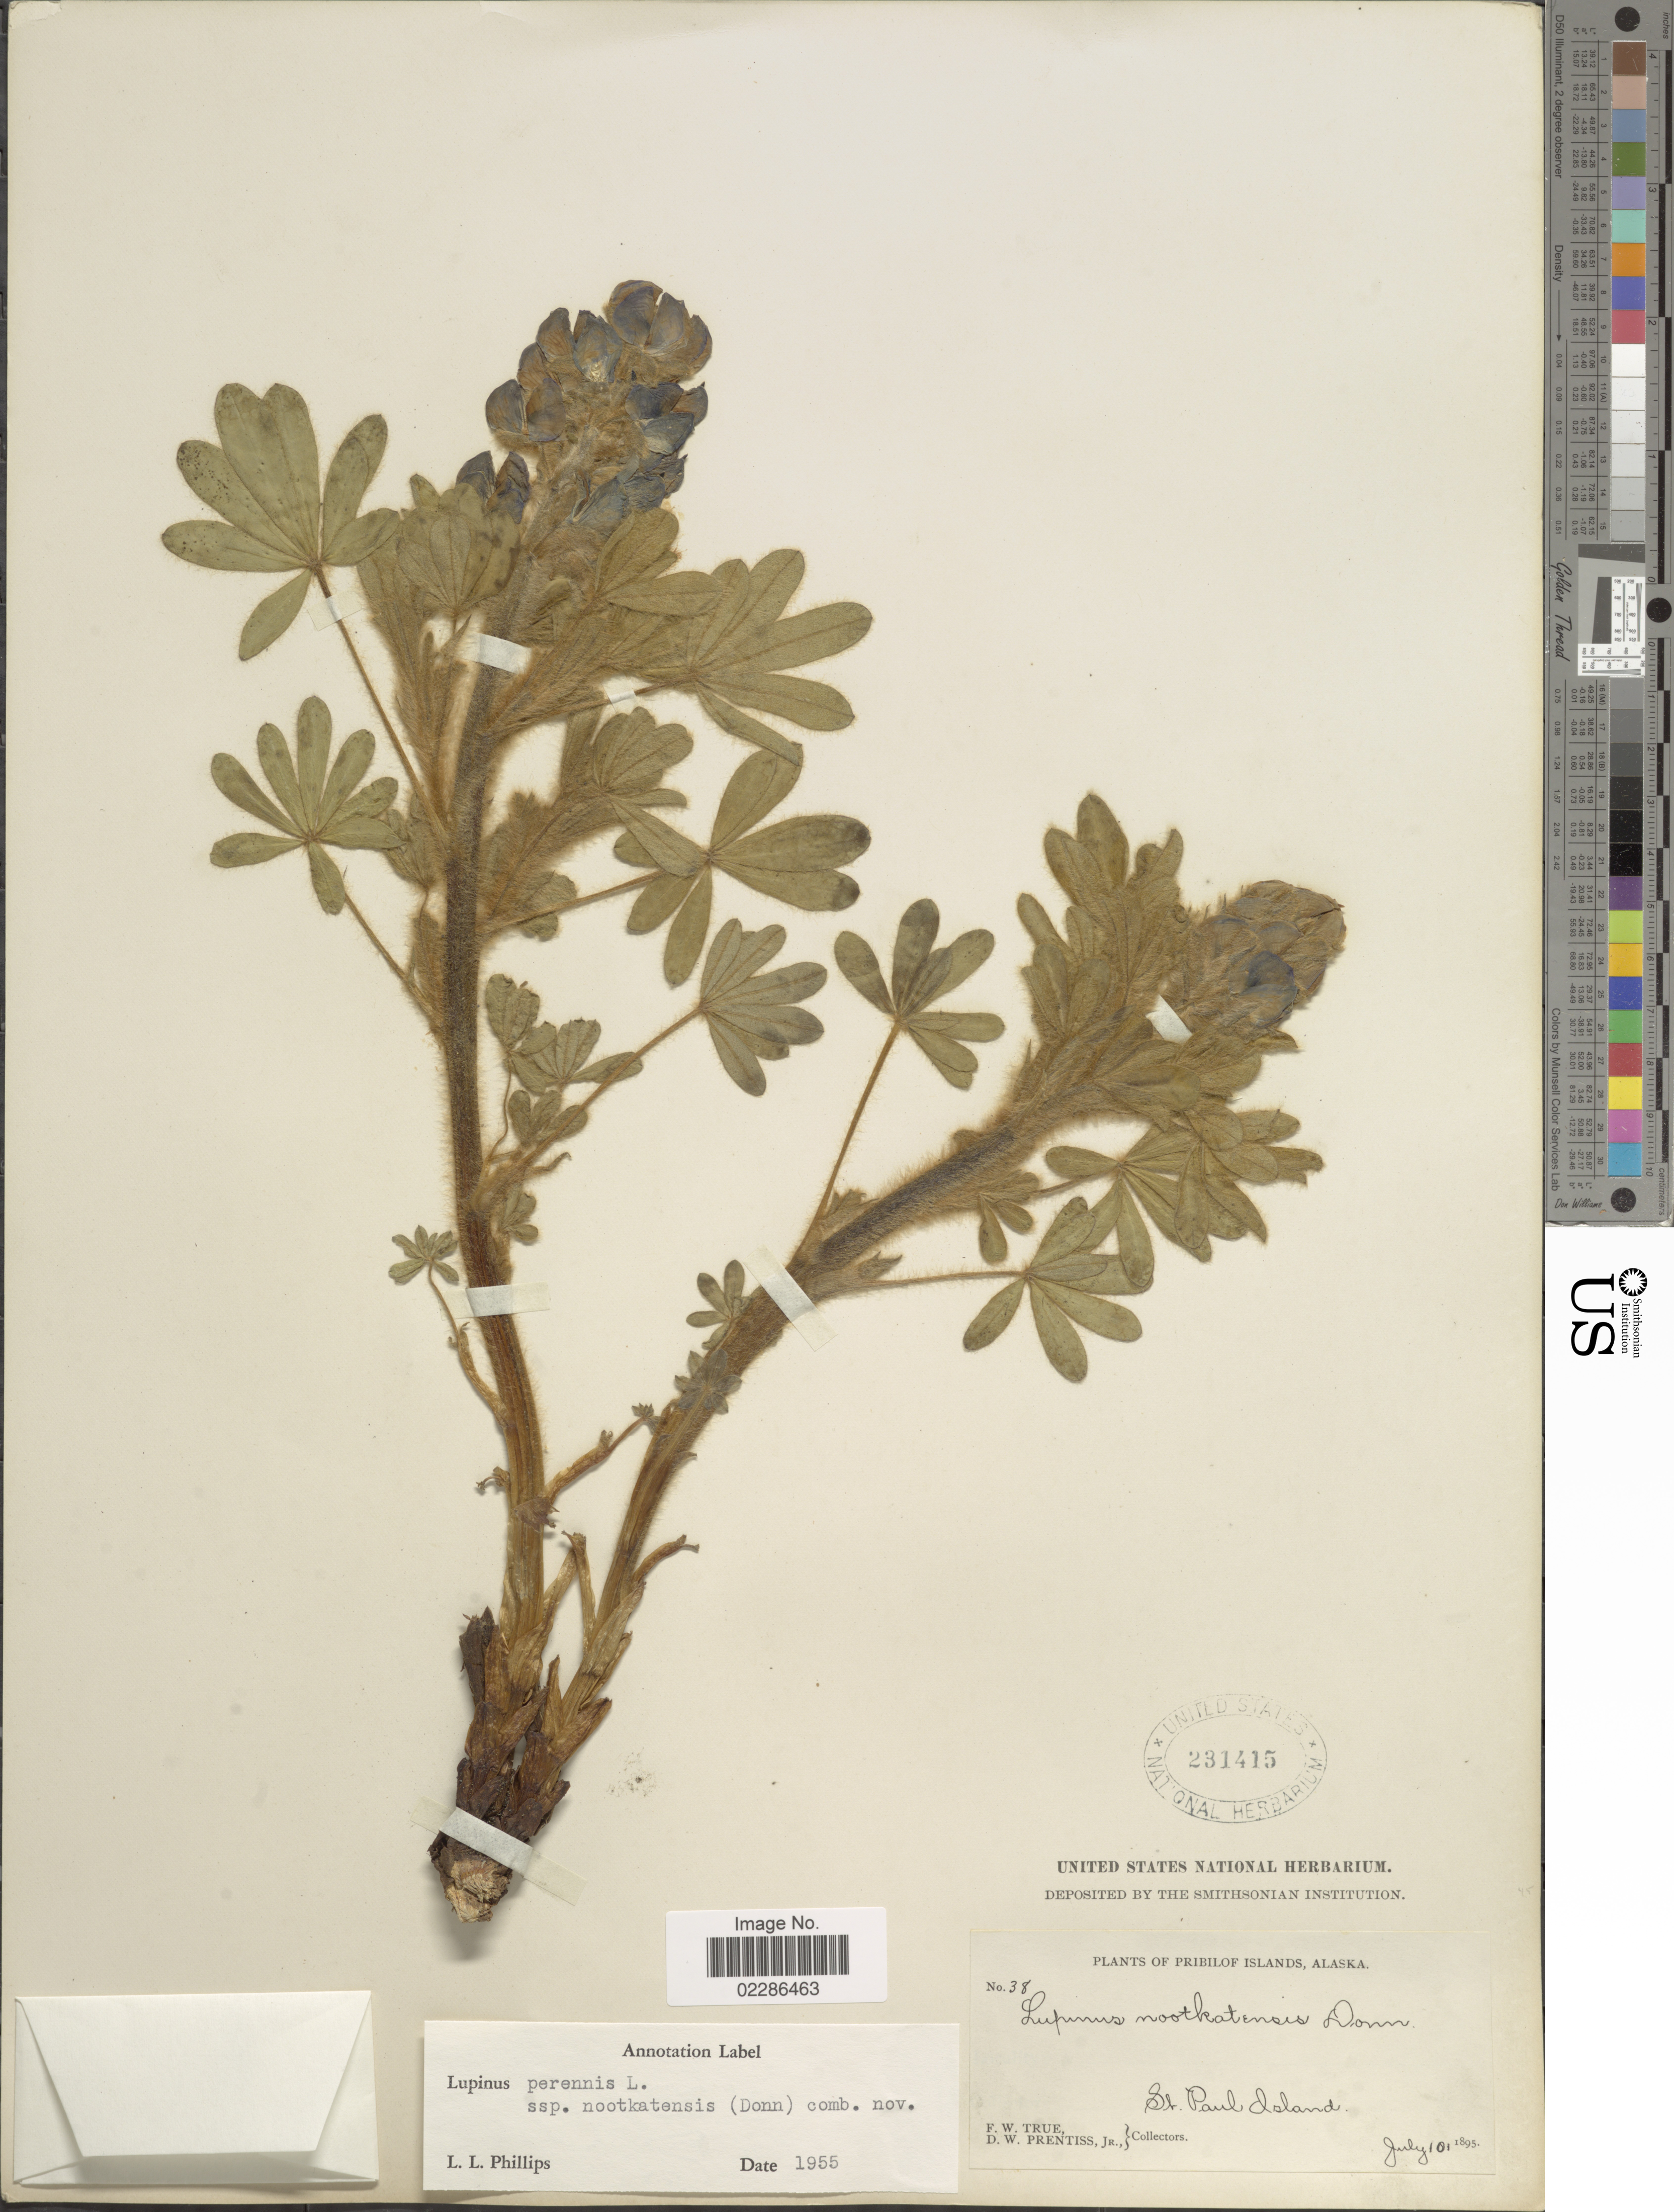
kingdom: Plantae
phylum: Tracheophyta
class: Magnoliopsida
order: Fabales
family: Fabaceae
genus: Lupinus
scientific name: Lupinus nootkatensis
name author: Donn ex Sims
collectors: F. True & D. Prentiss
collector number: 38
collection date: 1895-07-10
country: United States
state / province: Alaska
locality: Pribilof Island, St Paul Island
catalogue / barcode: US 231415